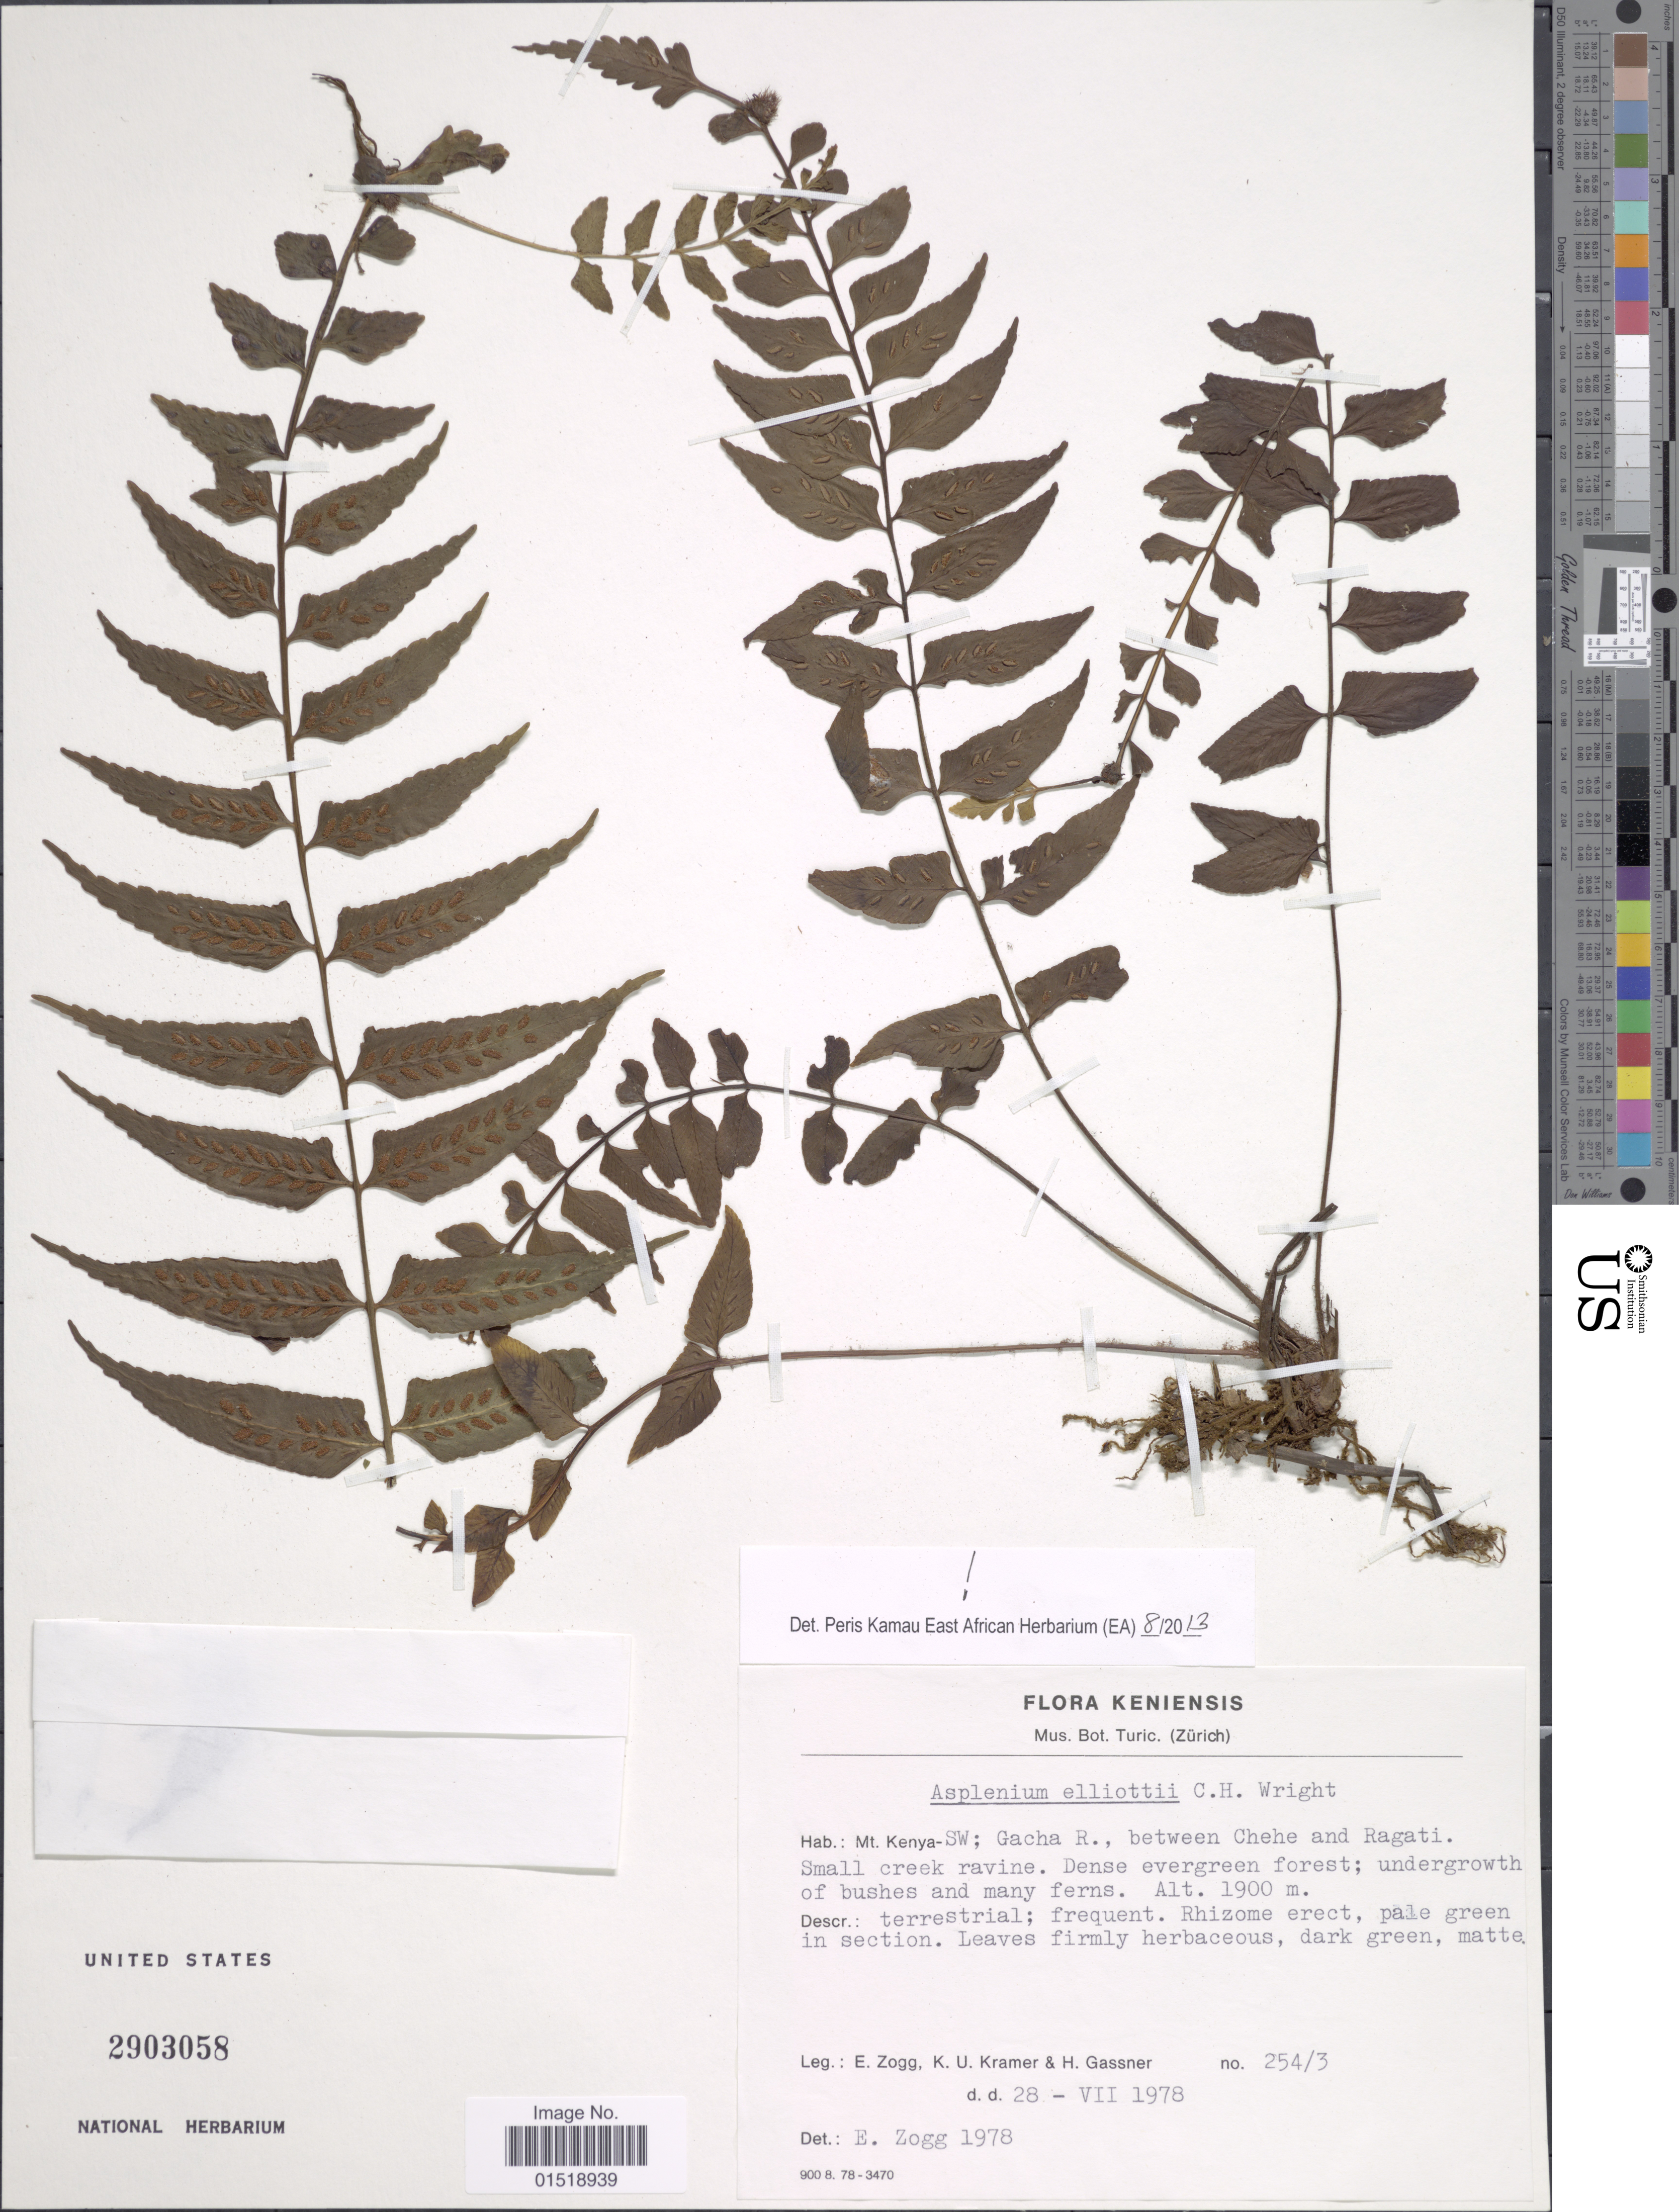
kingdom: Plantae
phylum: Tracheophyta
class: Polypodiopsida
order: Polypodiales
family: Aspleniaceae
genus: Asplenium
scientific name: Asplenium elliottii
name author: C.H. Wright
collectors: E. Zogg, K. U. Kramer & H. Gassner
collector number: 254/3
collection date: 1978-07-28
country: Kenya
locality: Mt. Kenya-SW; Gacha R., between Chehe and Ragati.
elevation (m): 1900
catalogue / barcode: US 2903058